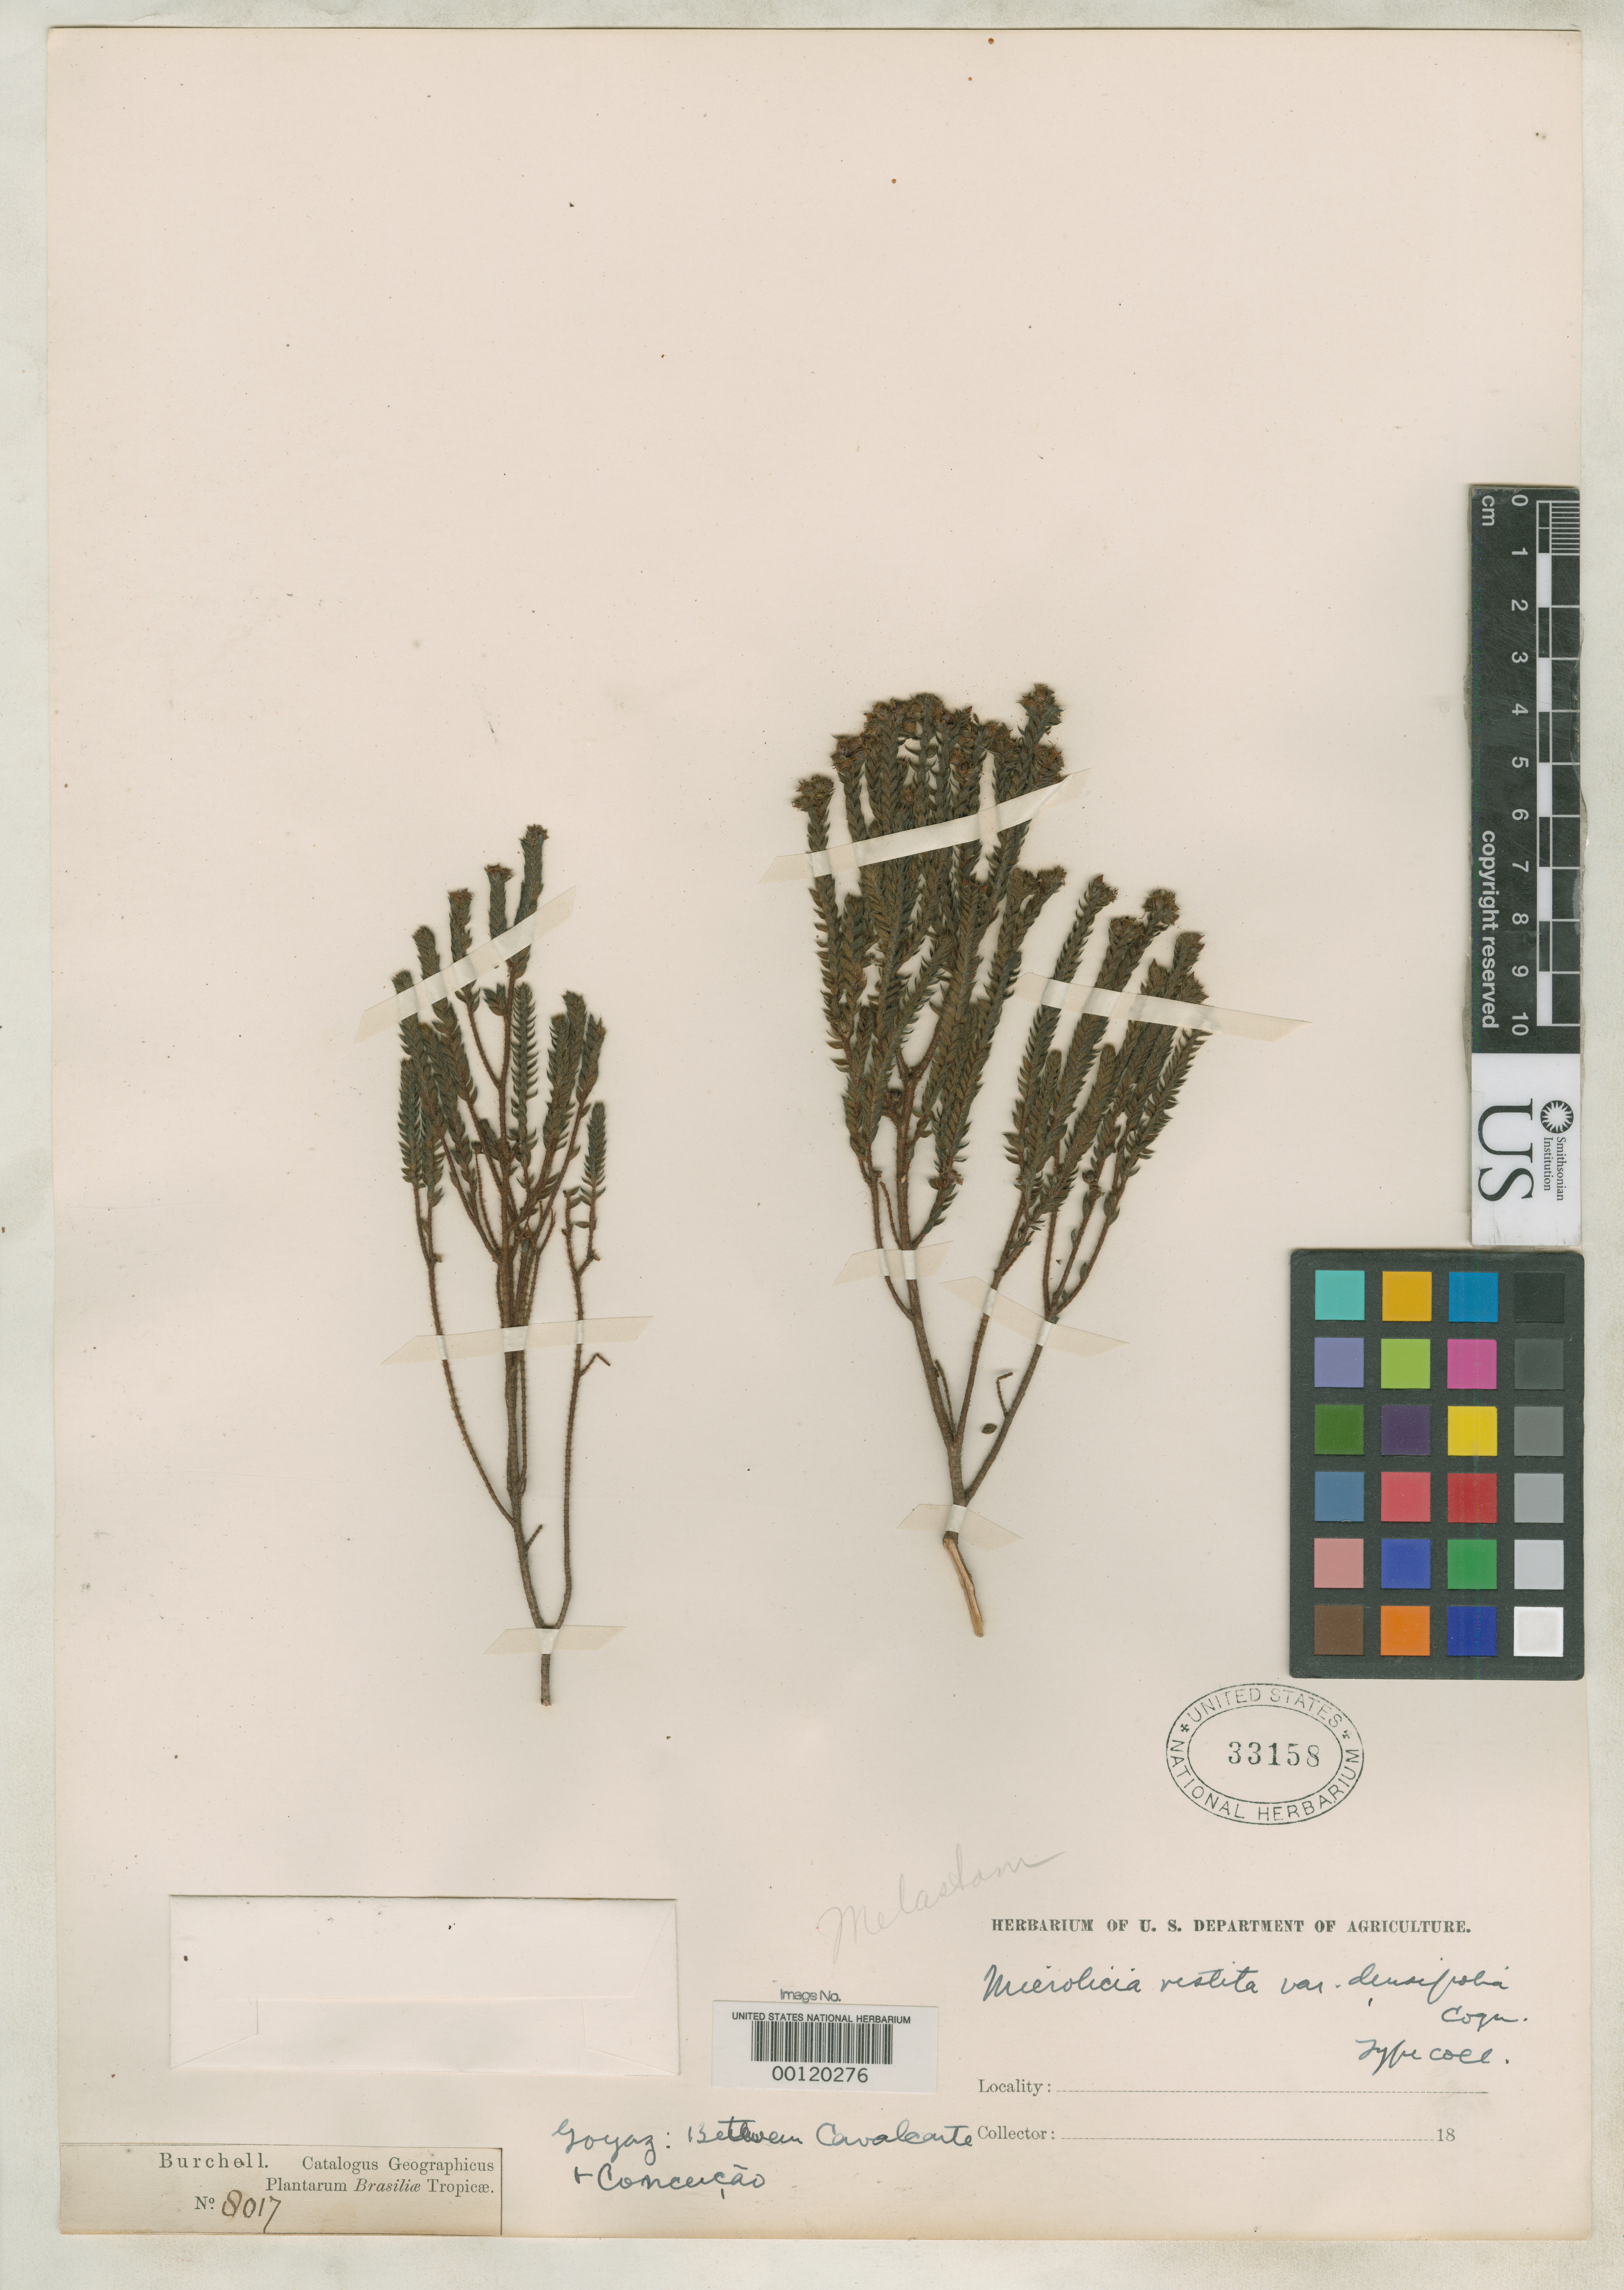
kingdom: Plantae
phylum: Tracheophyta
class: Magnoliopsida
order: Myrtales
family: Melastomataceae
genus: Microlicia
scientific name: Microlicia vestita var. densifolia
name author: Cogn. in Mart.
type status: Type Collection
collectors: W. J. Burchell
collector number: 8017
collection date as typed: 18--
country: Brazil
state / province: Goiás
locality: Inter Porto Imperial et Lunie, ad flum Tocantins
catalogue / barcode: US 33158